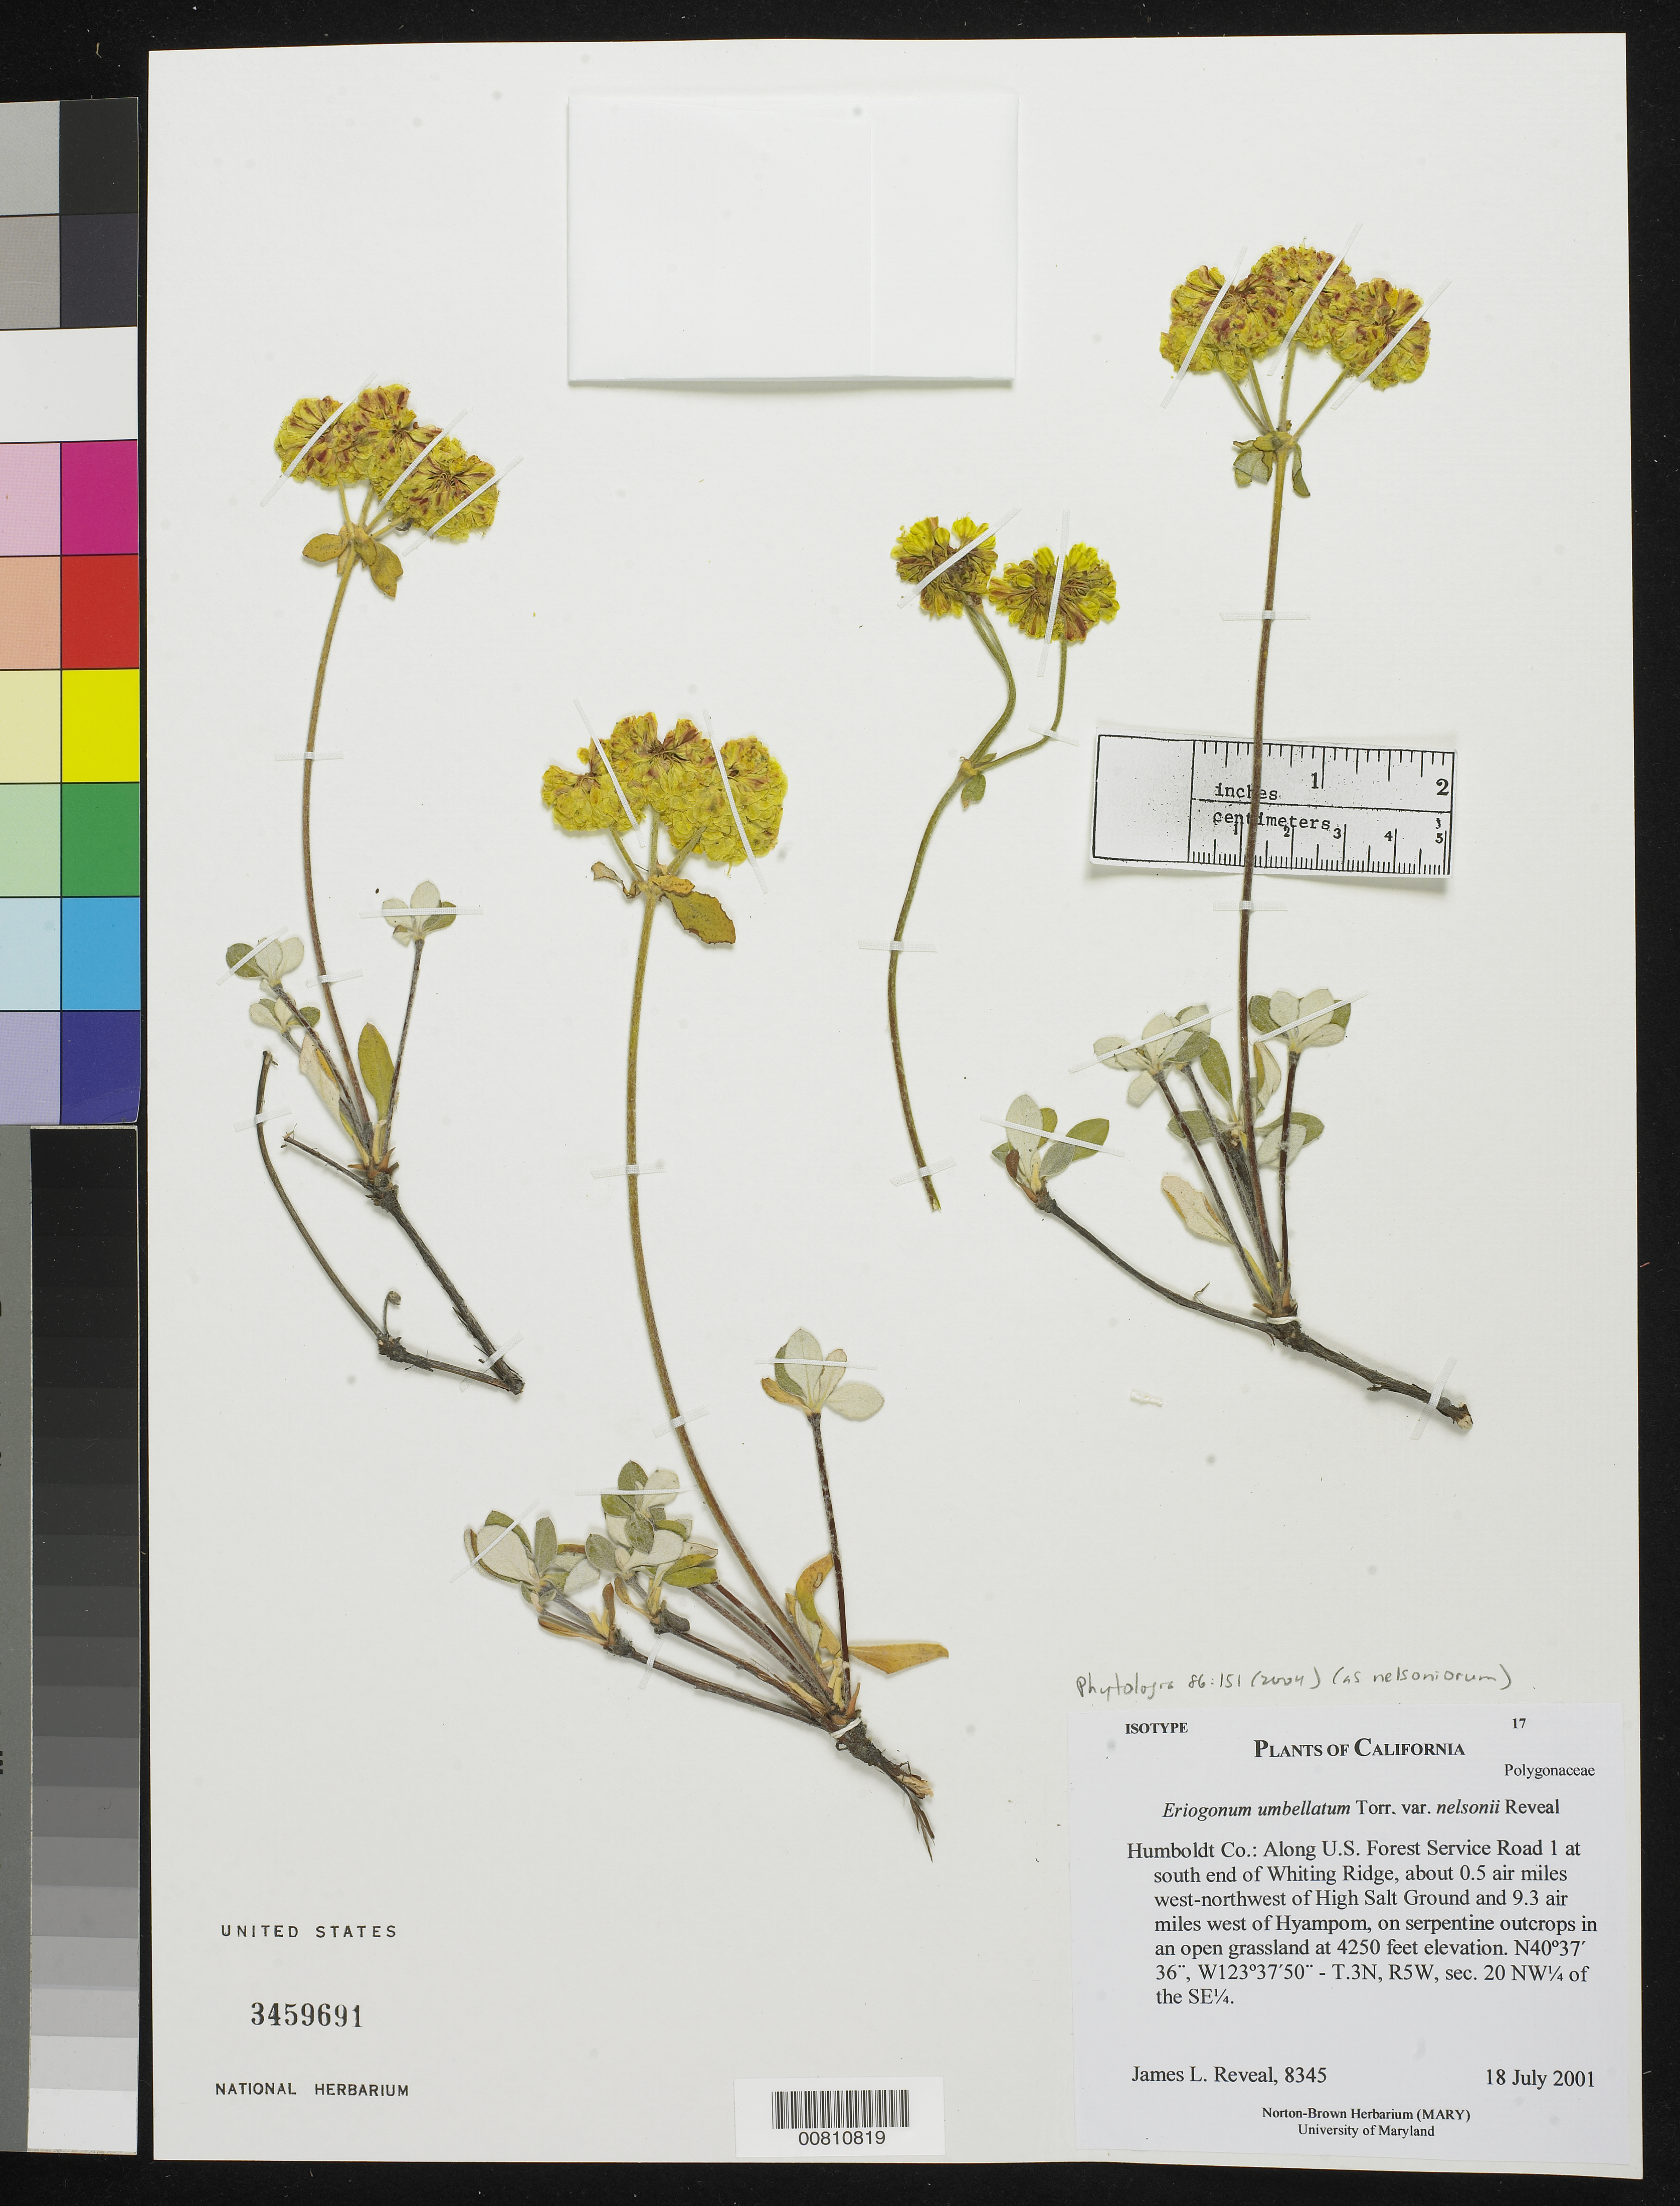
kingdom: Plantae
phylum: Tracheophyta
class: Magnoliopsida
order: Caryophyllales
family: Polygonaceae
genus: Eriogonum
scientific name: Eriogonum umbellatum var. nelsoniorum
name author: Reveal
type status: Isotype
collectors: J. L. Reveal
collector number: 8345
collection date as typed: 18 Jul 2001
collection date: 2001-07-18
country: United States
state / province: California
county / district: Humboldt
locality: Humboldt Co.: along U.S. Forest Service Road 1 at south end of Whiting Ridge, about 0.5 air miles west-northwest of High Salt Ground and 9.3 air miles west of Hyampom.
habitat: On serpentine outcrops in an open grassland.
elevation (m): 1295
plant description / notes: Holotype at NY.; "nelsonii" on label but published as "nelsoniorum".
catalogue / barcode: US 3459691